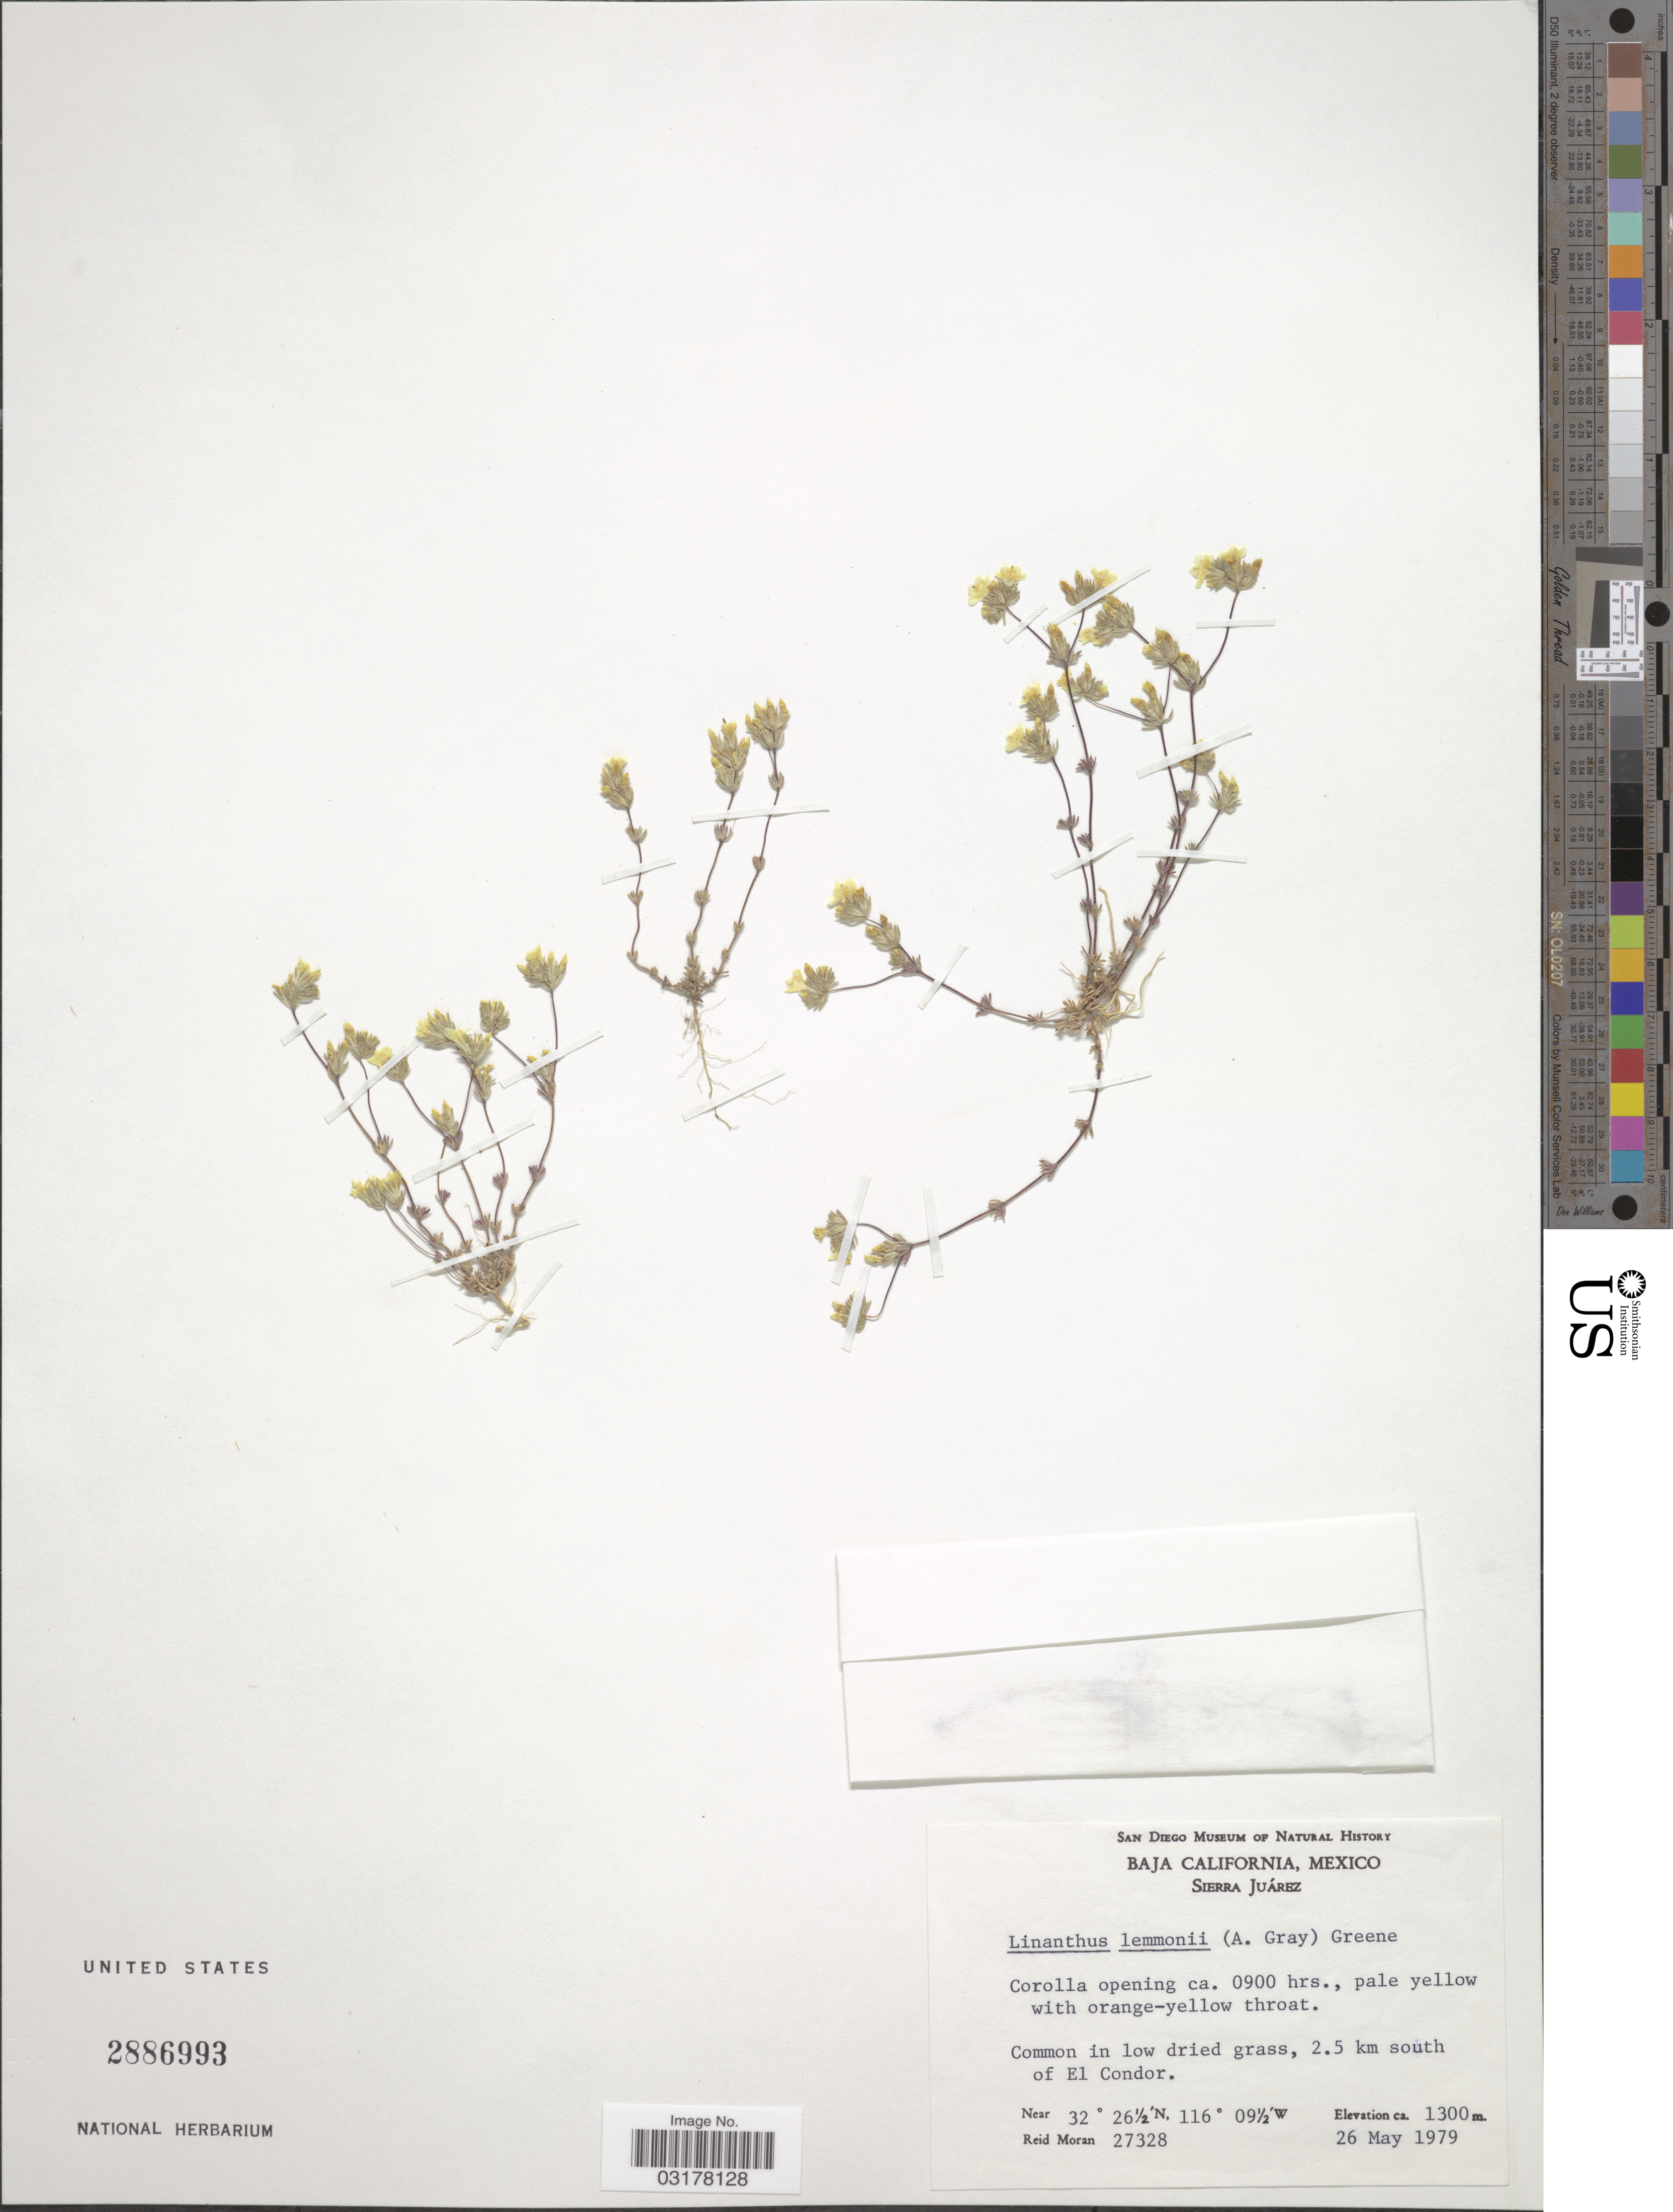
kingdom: Plantae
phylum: Tracheophyta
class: Magnoliopsida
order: Ericales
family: Polemoniaceae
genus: Leptosiphon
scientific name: Leptosiphon lemmonii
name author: (A. Gray) J.M. Porter & L.A. Johnson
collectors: R. Moran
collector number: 27328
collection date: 1979-05-26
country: Mexico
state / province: Baja California Norte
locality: Sierra Juárez. 2.5 km south of El Condor.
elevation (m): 1300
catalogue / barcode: US 2886993